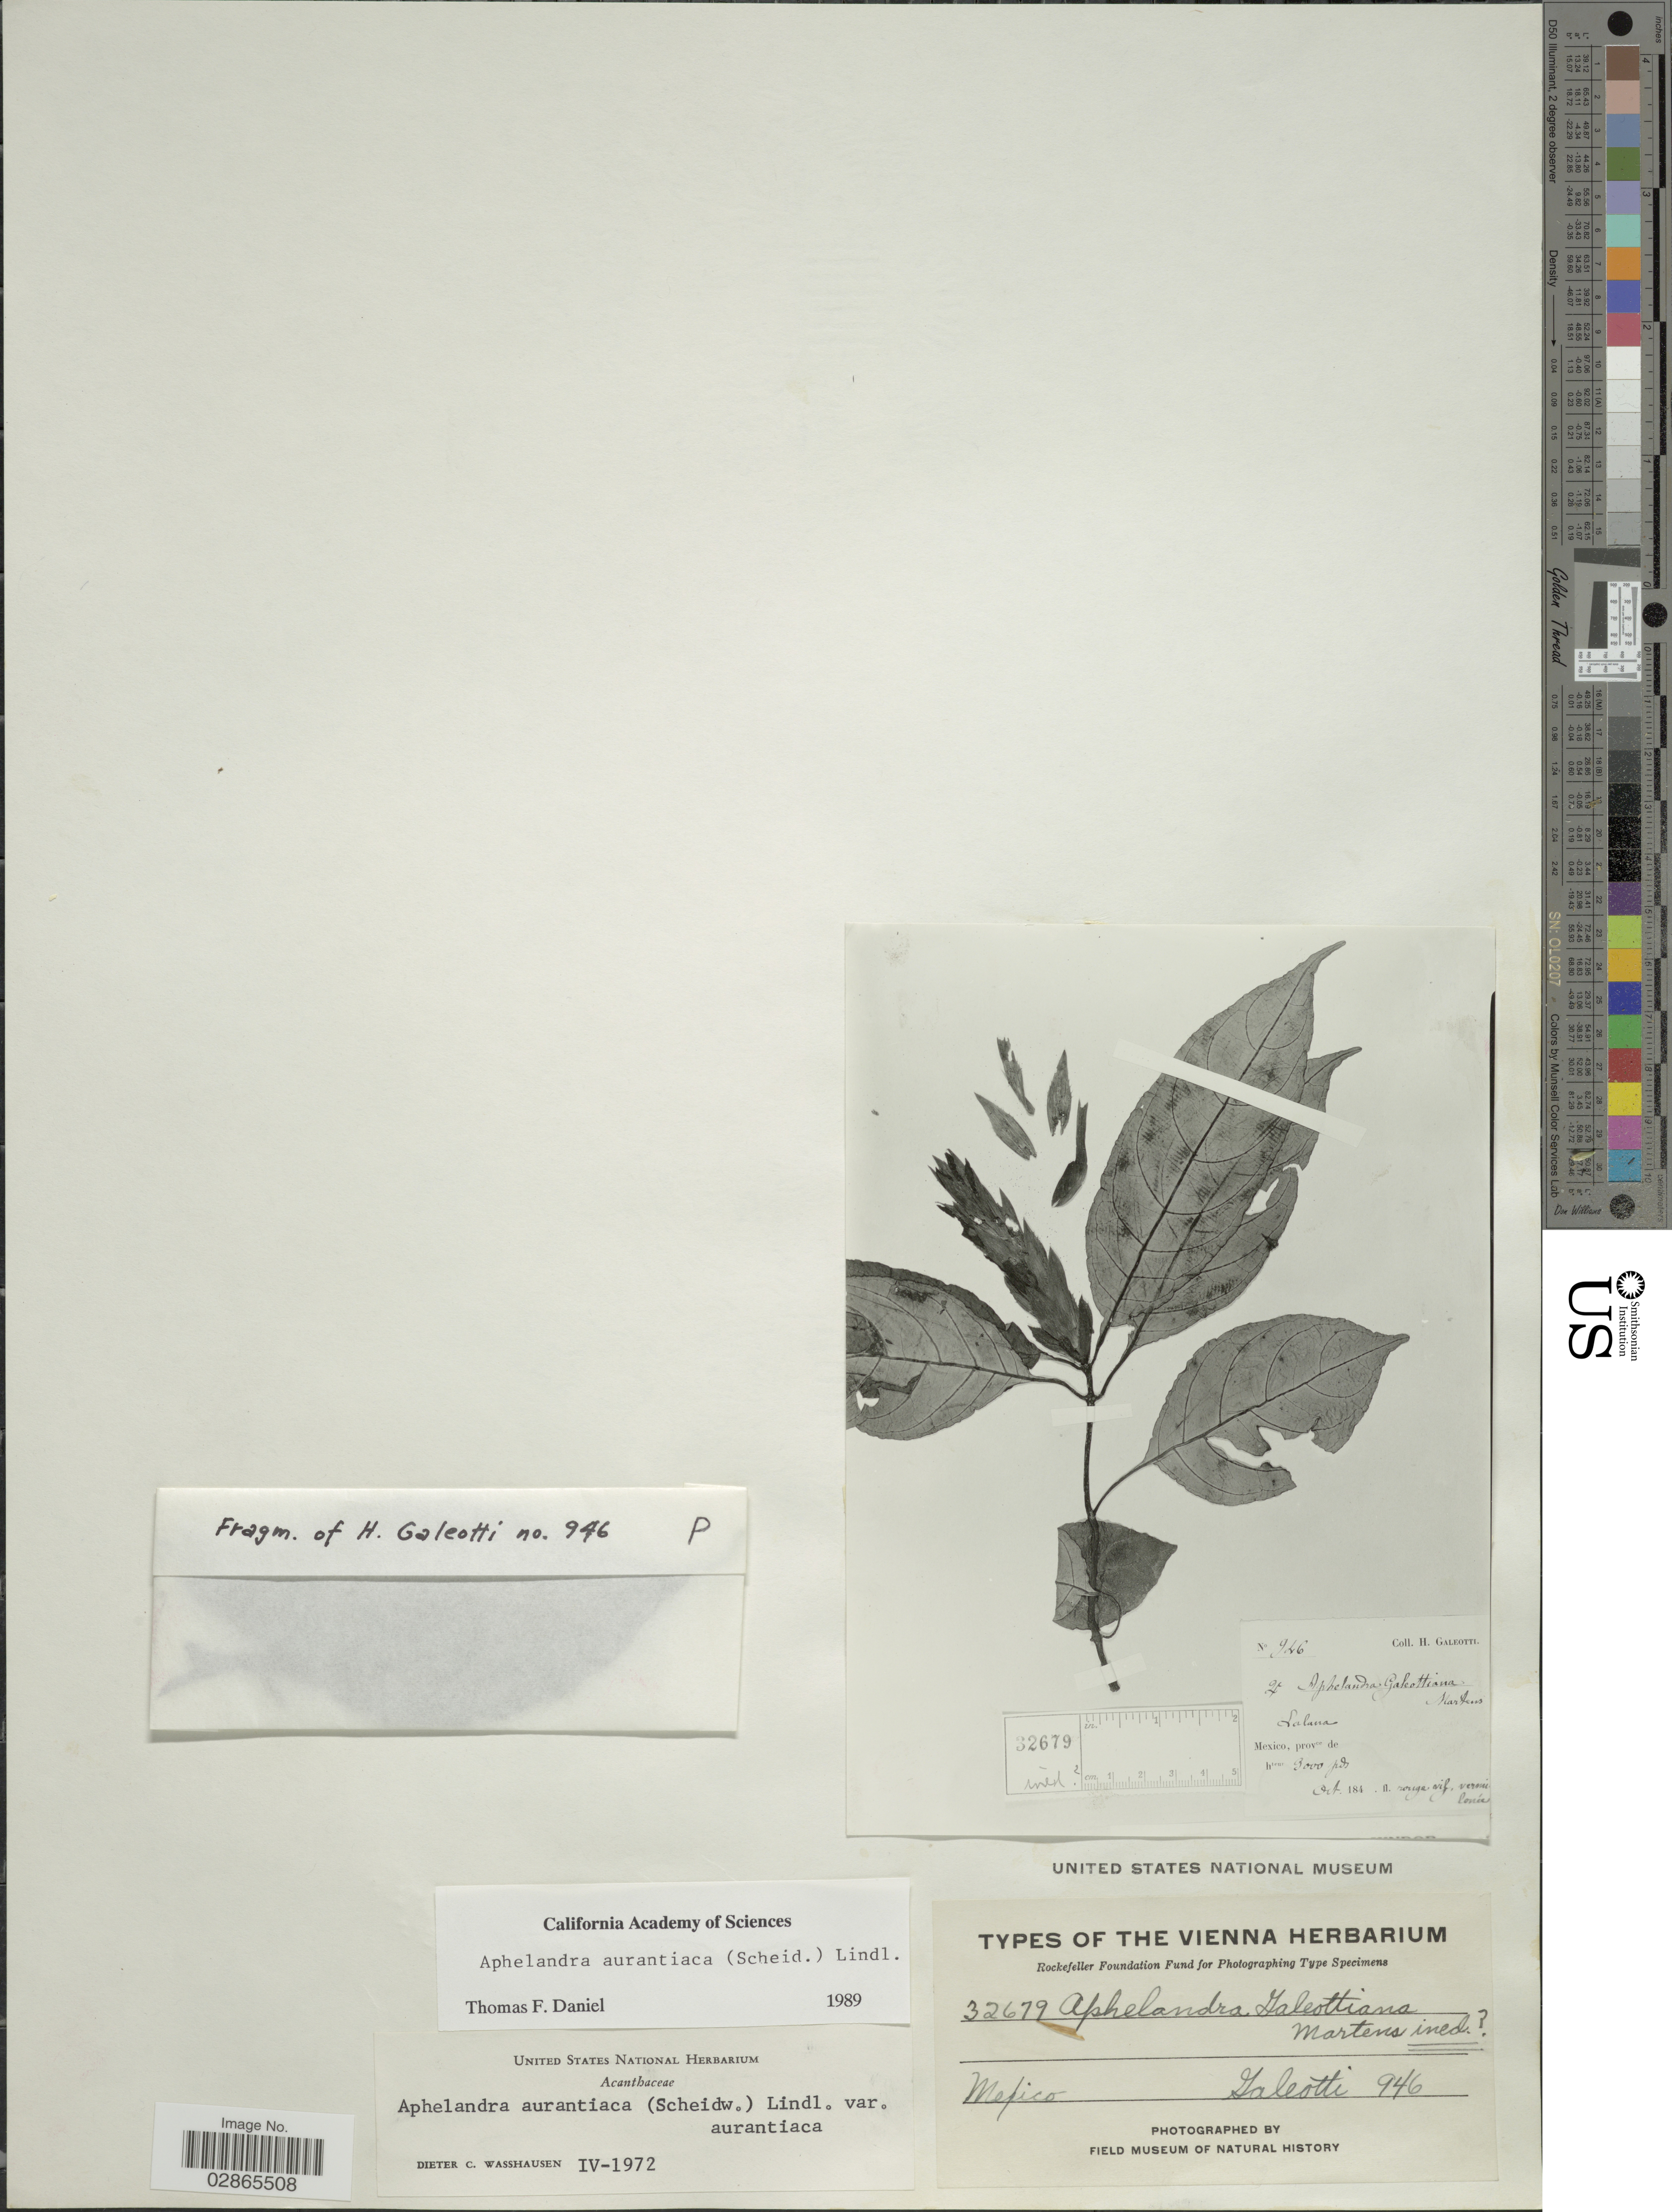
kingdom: Plantae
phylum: Tracheophyta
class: Magnoliopsida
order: Lamiales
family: Acanthaceae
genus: Aphelandra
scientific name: Aphelandra aurantiaca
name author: (Scheidw.) Lindl.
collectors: H. G. Galeotti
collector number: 946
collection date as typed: oct. 184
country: Mexico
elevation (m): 914